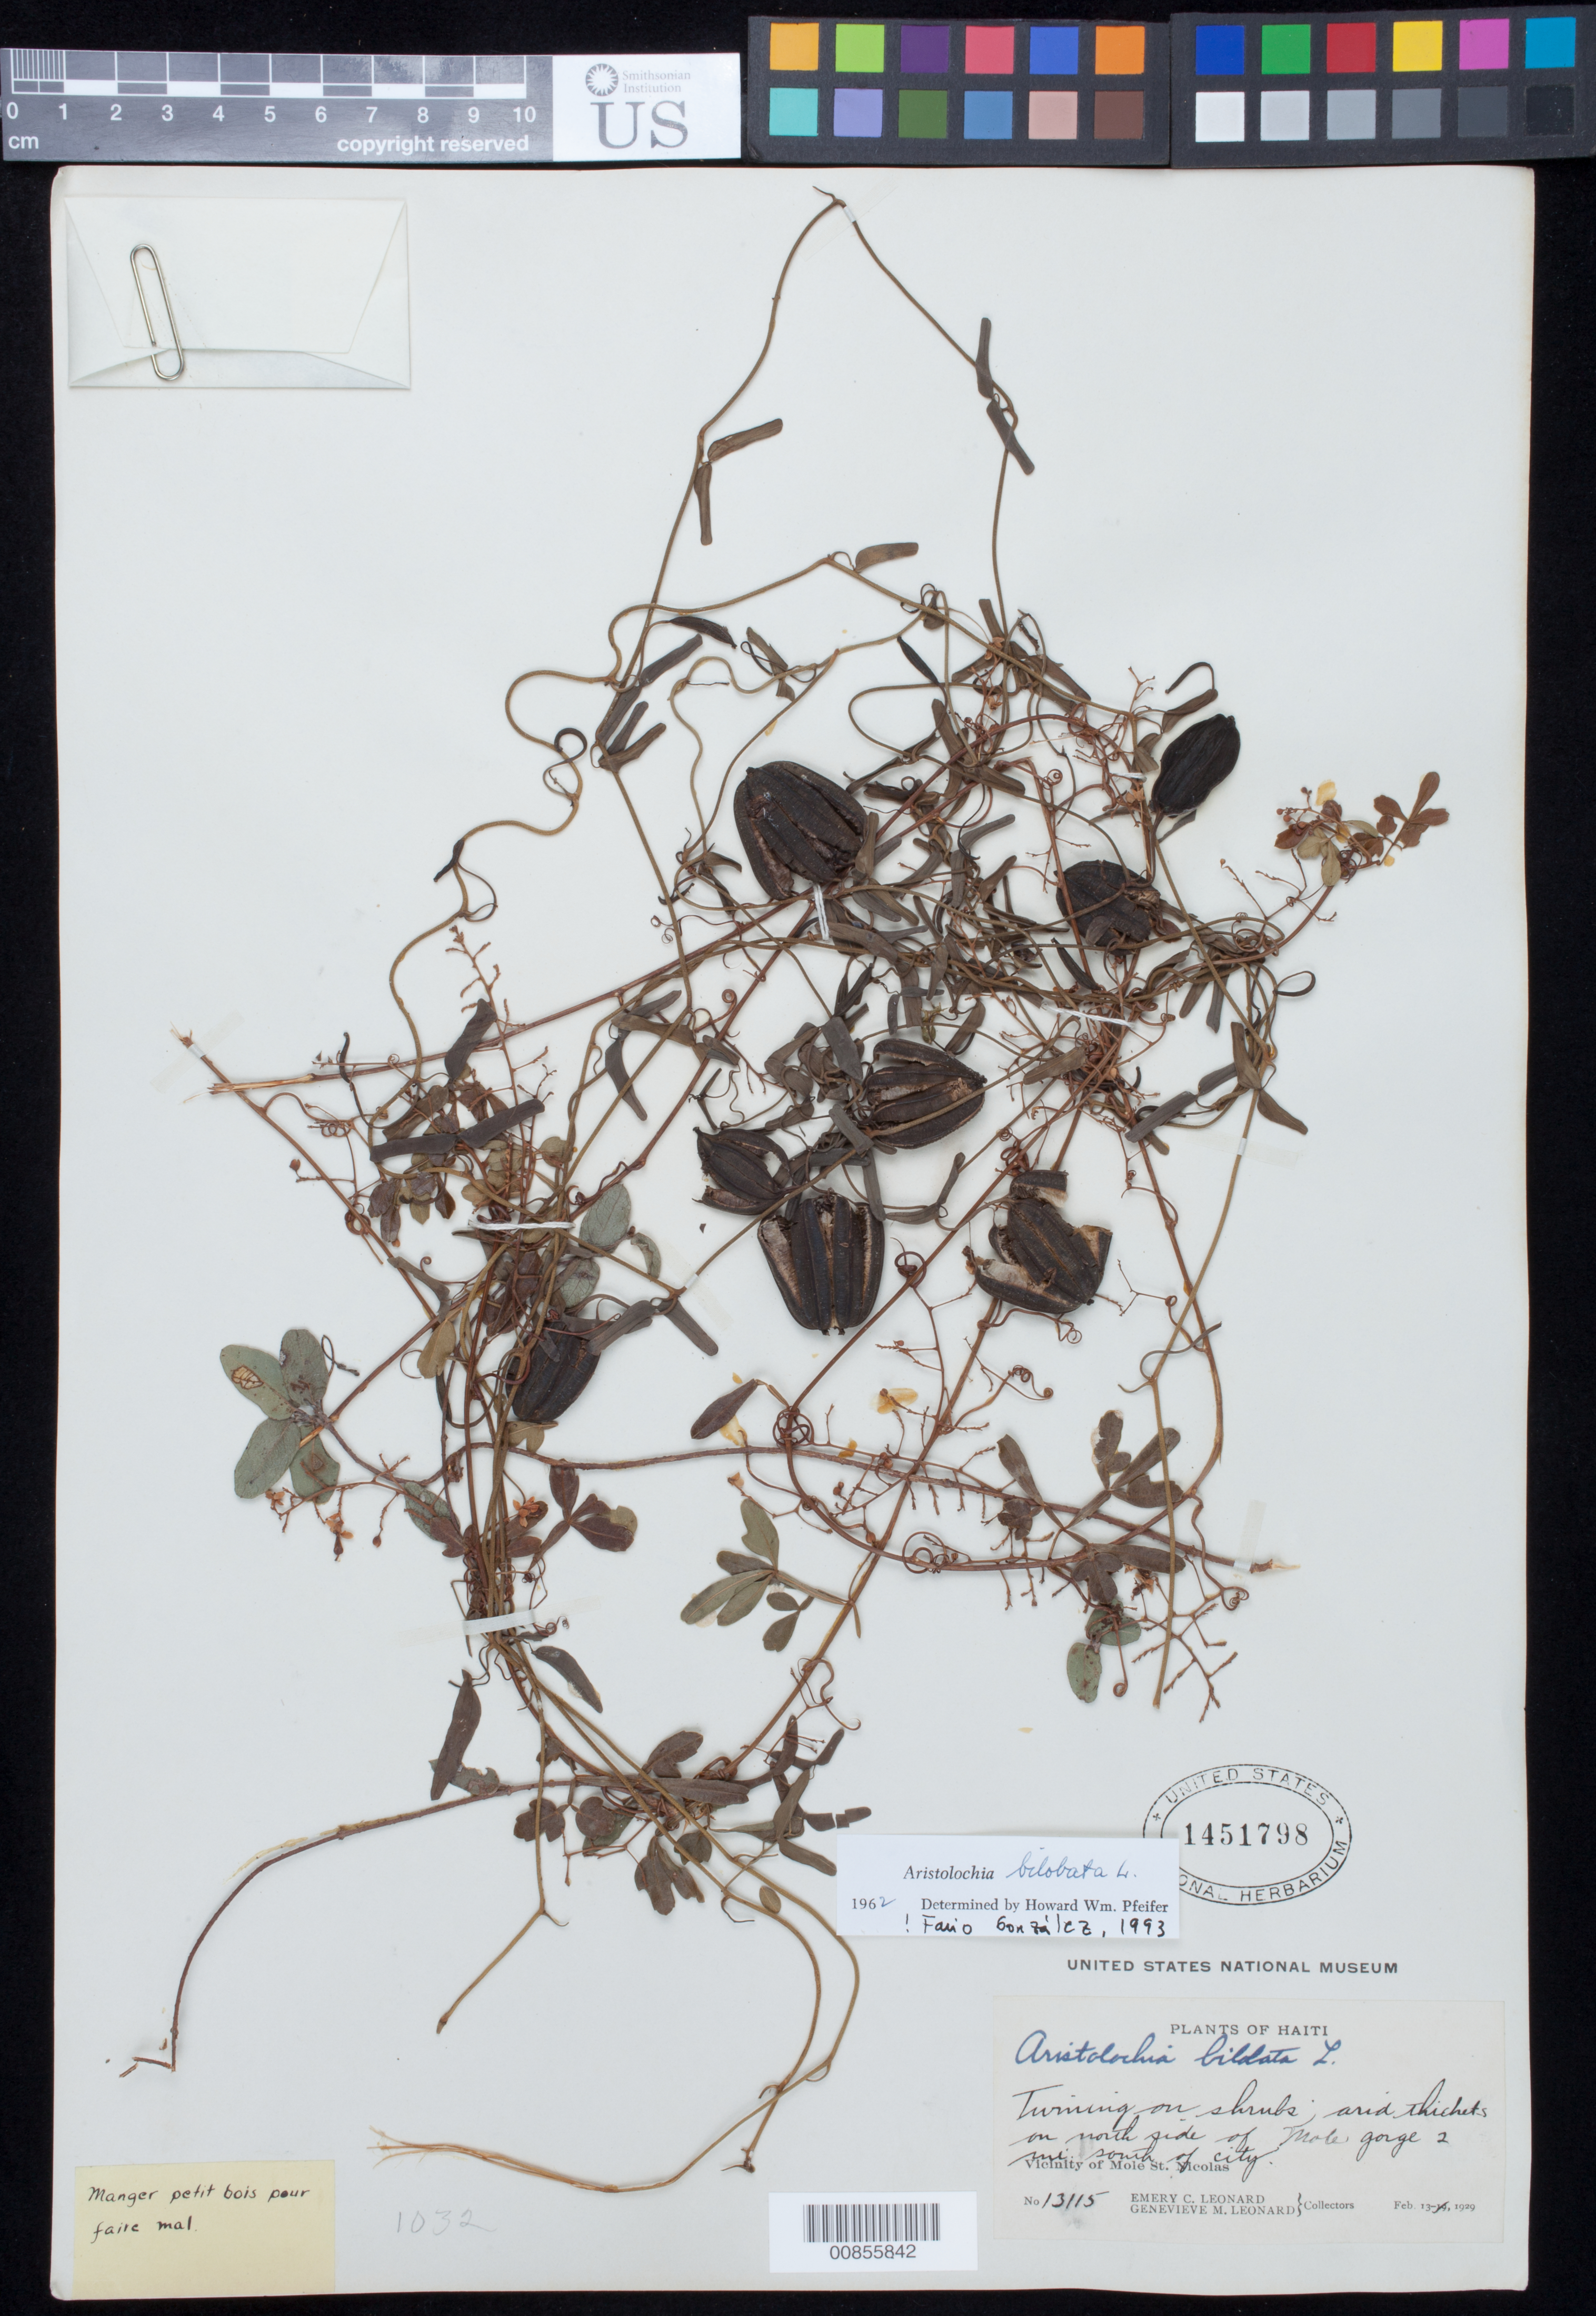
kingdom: Plantae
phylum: Tracheophyta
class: Magnoliopsida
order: Piperales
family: Aristolochiaceae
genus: Aristolochia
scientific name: Aristolochia sp.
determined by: Fernandez, E.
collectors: E. C. Leonard & G. M. Leonard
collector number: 13115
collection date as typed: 13 Feb 1929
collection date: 1929-02-13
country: Haiti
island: Hispaniola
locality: Vicinity of Mole St. Nicolas. On north side of Mole Gorge 2 mi. south of city.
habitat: Twining on shrubs. Arid thickets.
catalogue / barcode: US 1451798